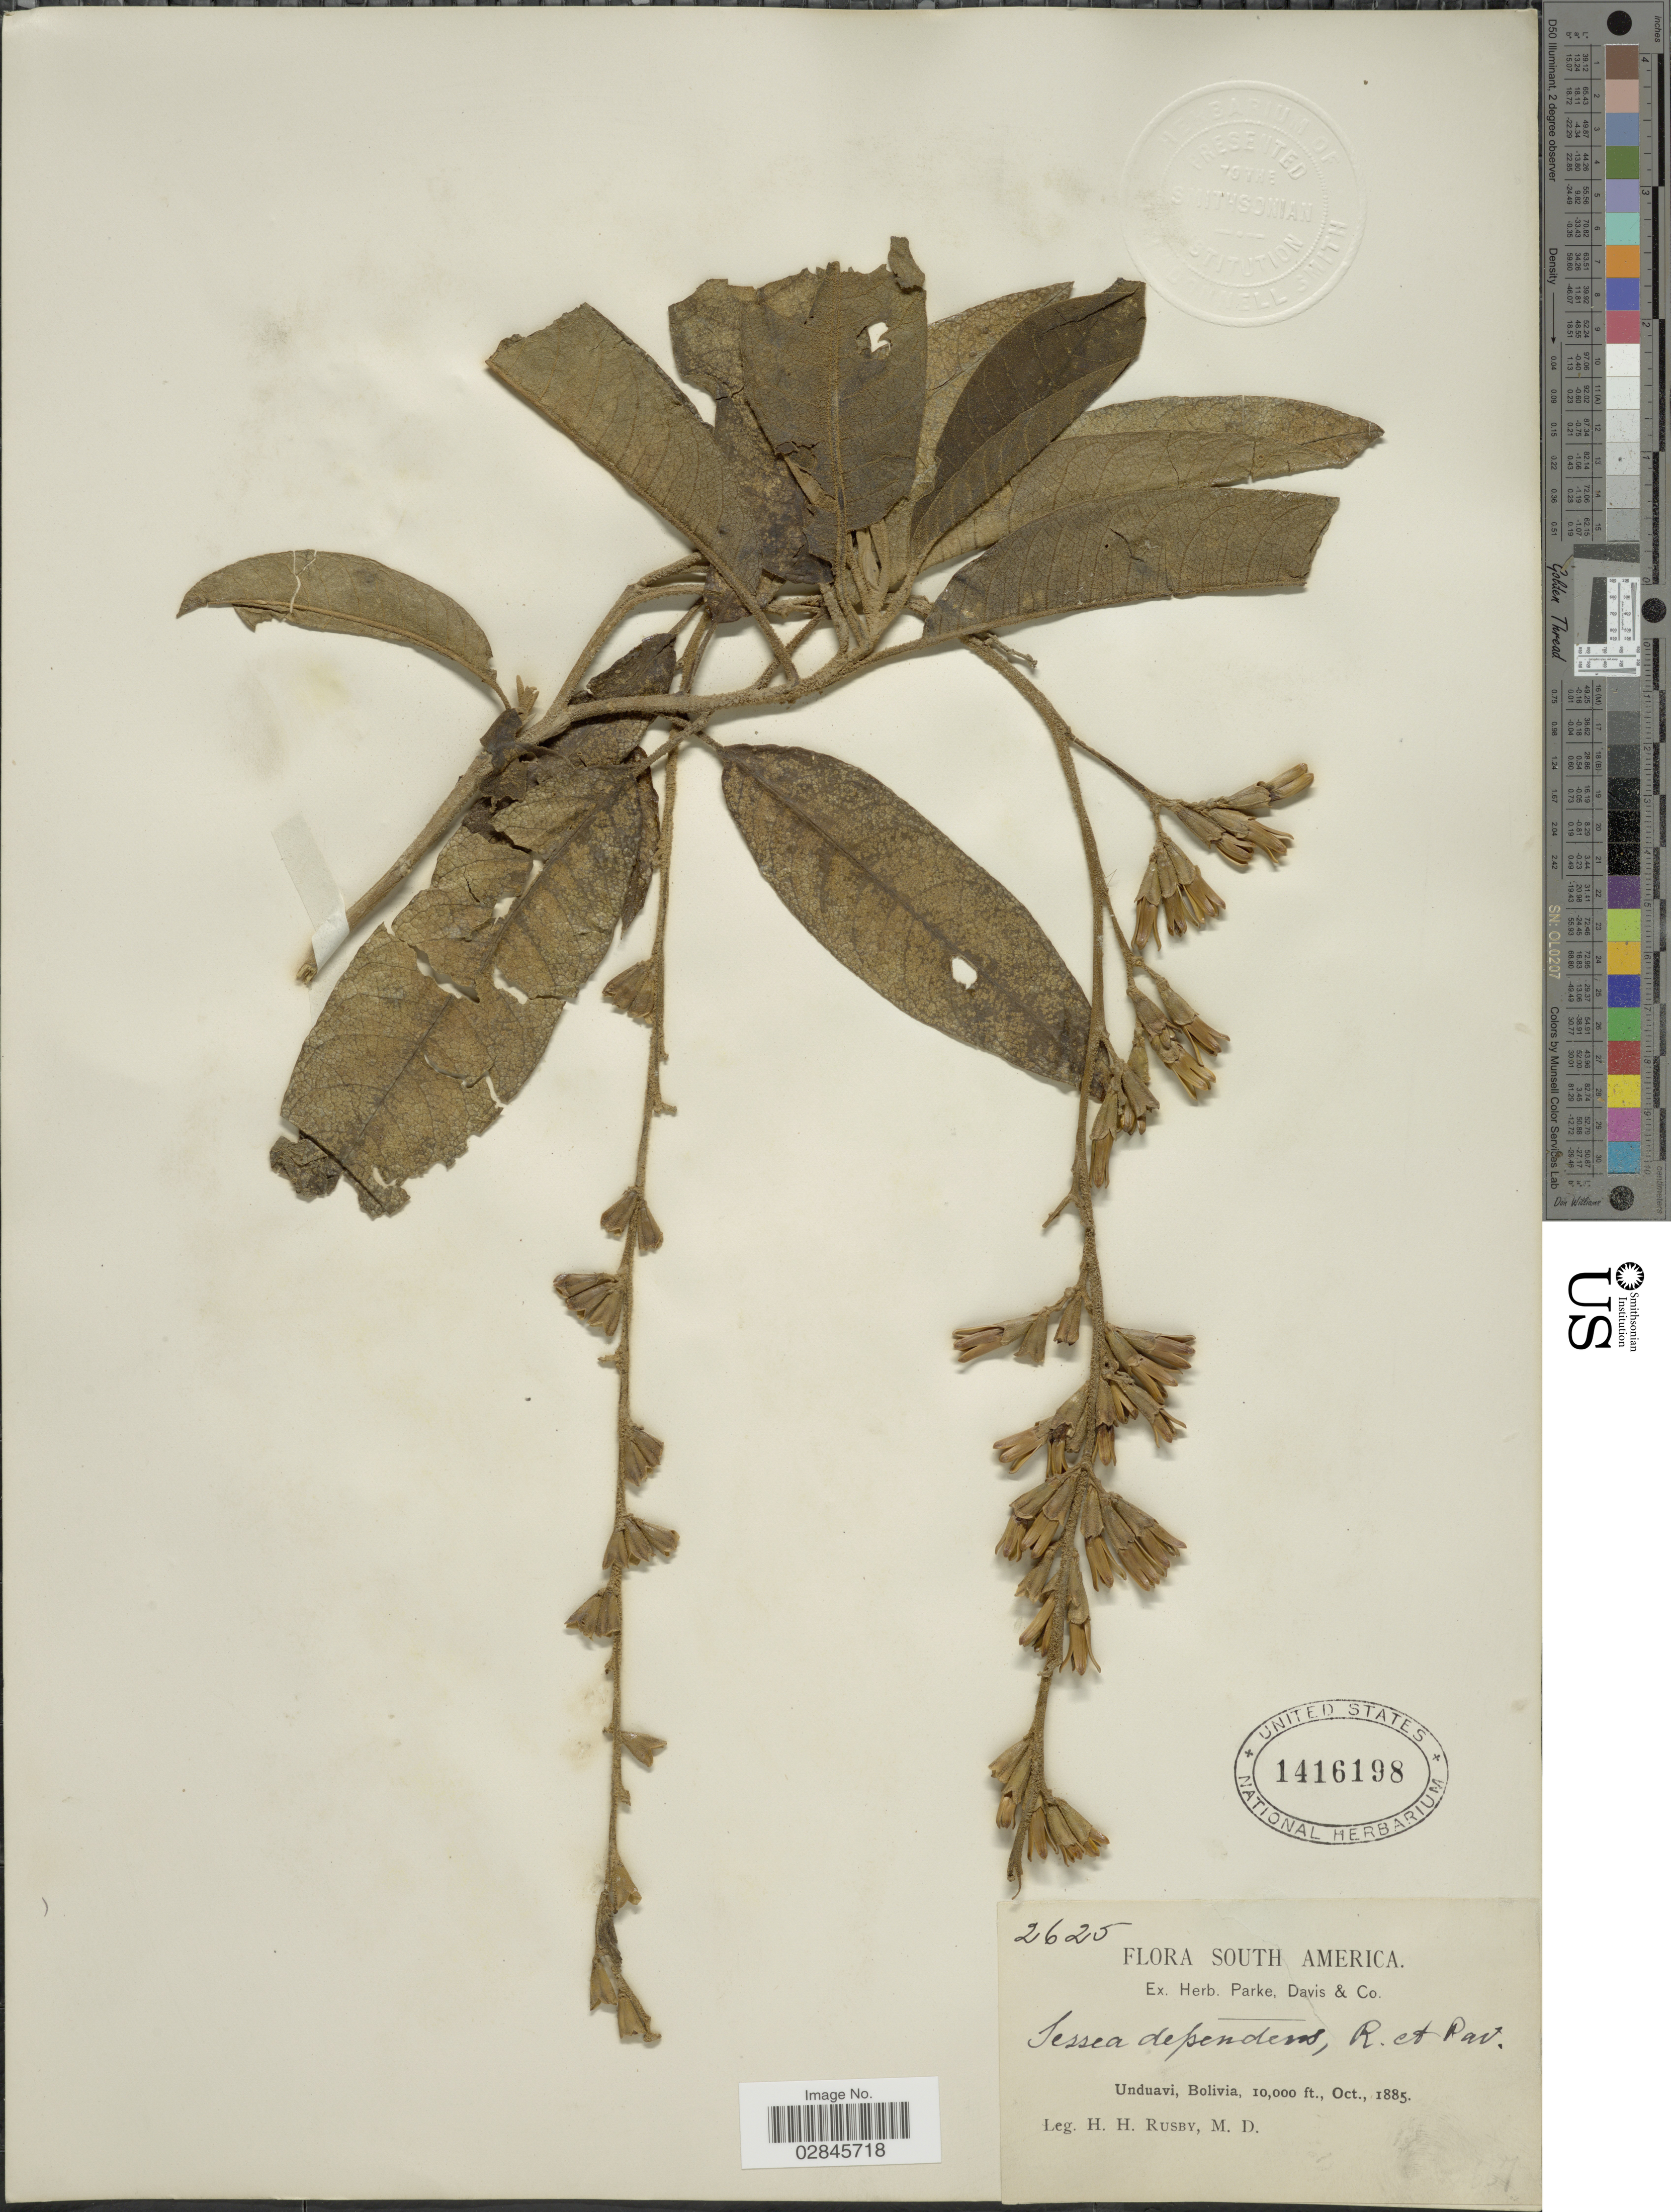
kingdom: Plantae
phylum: Tracheophyta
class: Magnoliopsida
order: Solanales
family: Solanaceae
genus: Sessea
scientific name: Sessea dependens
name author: Ruiz & Pav.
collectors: H. H. Rusby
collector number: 2625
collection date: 1885-10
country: Bolivia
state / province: La Paz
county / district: Nor Yungas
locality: Unduavi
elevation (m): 3048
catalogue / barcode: US 1416198